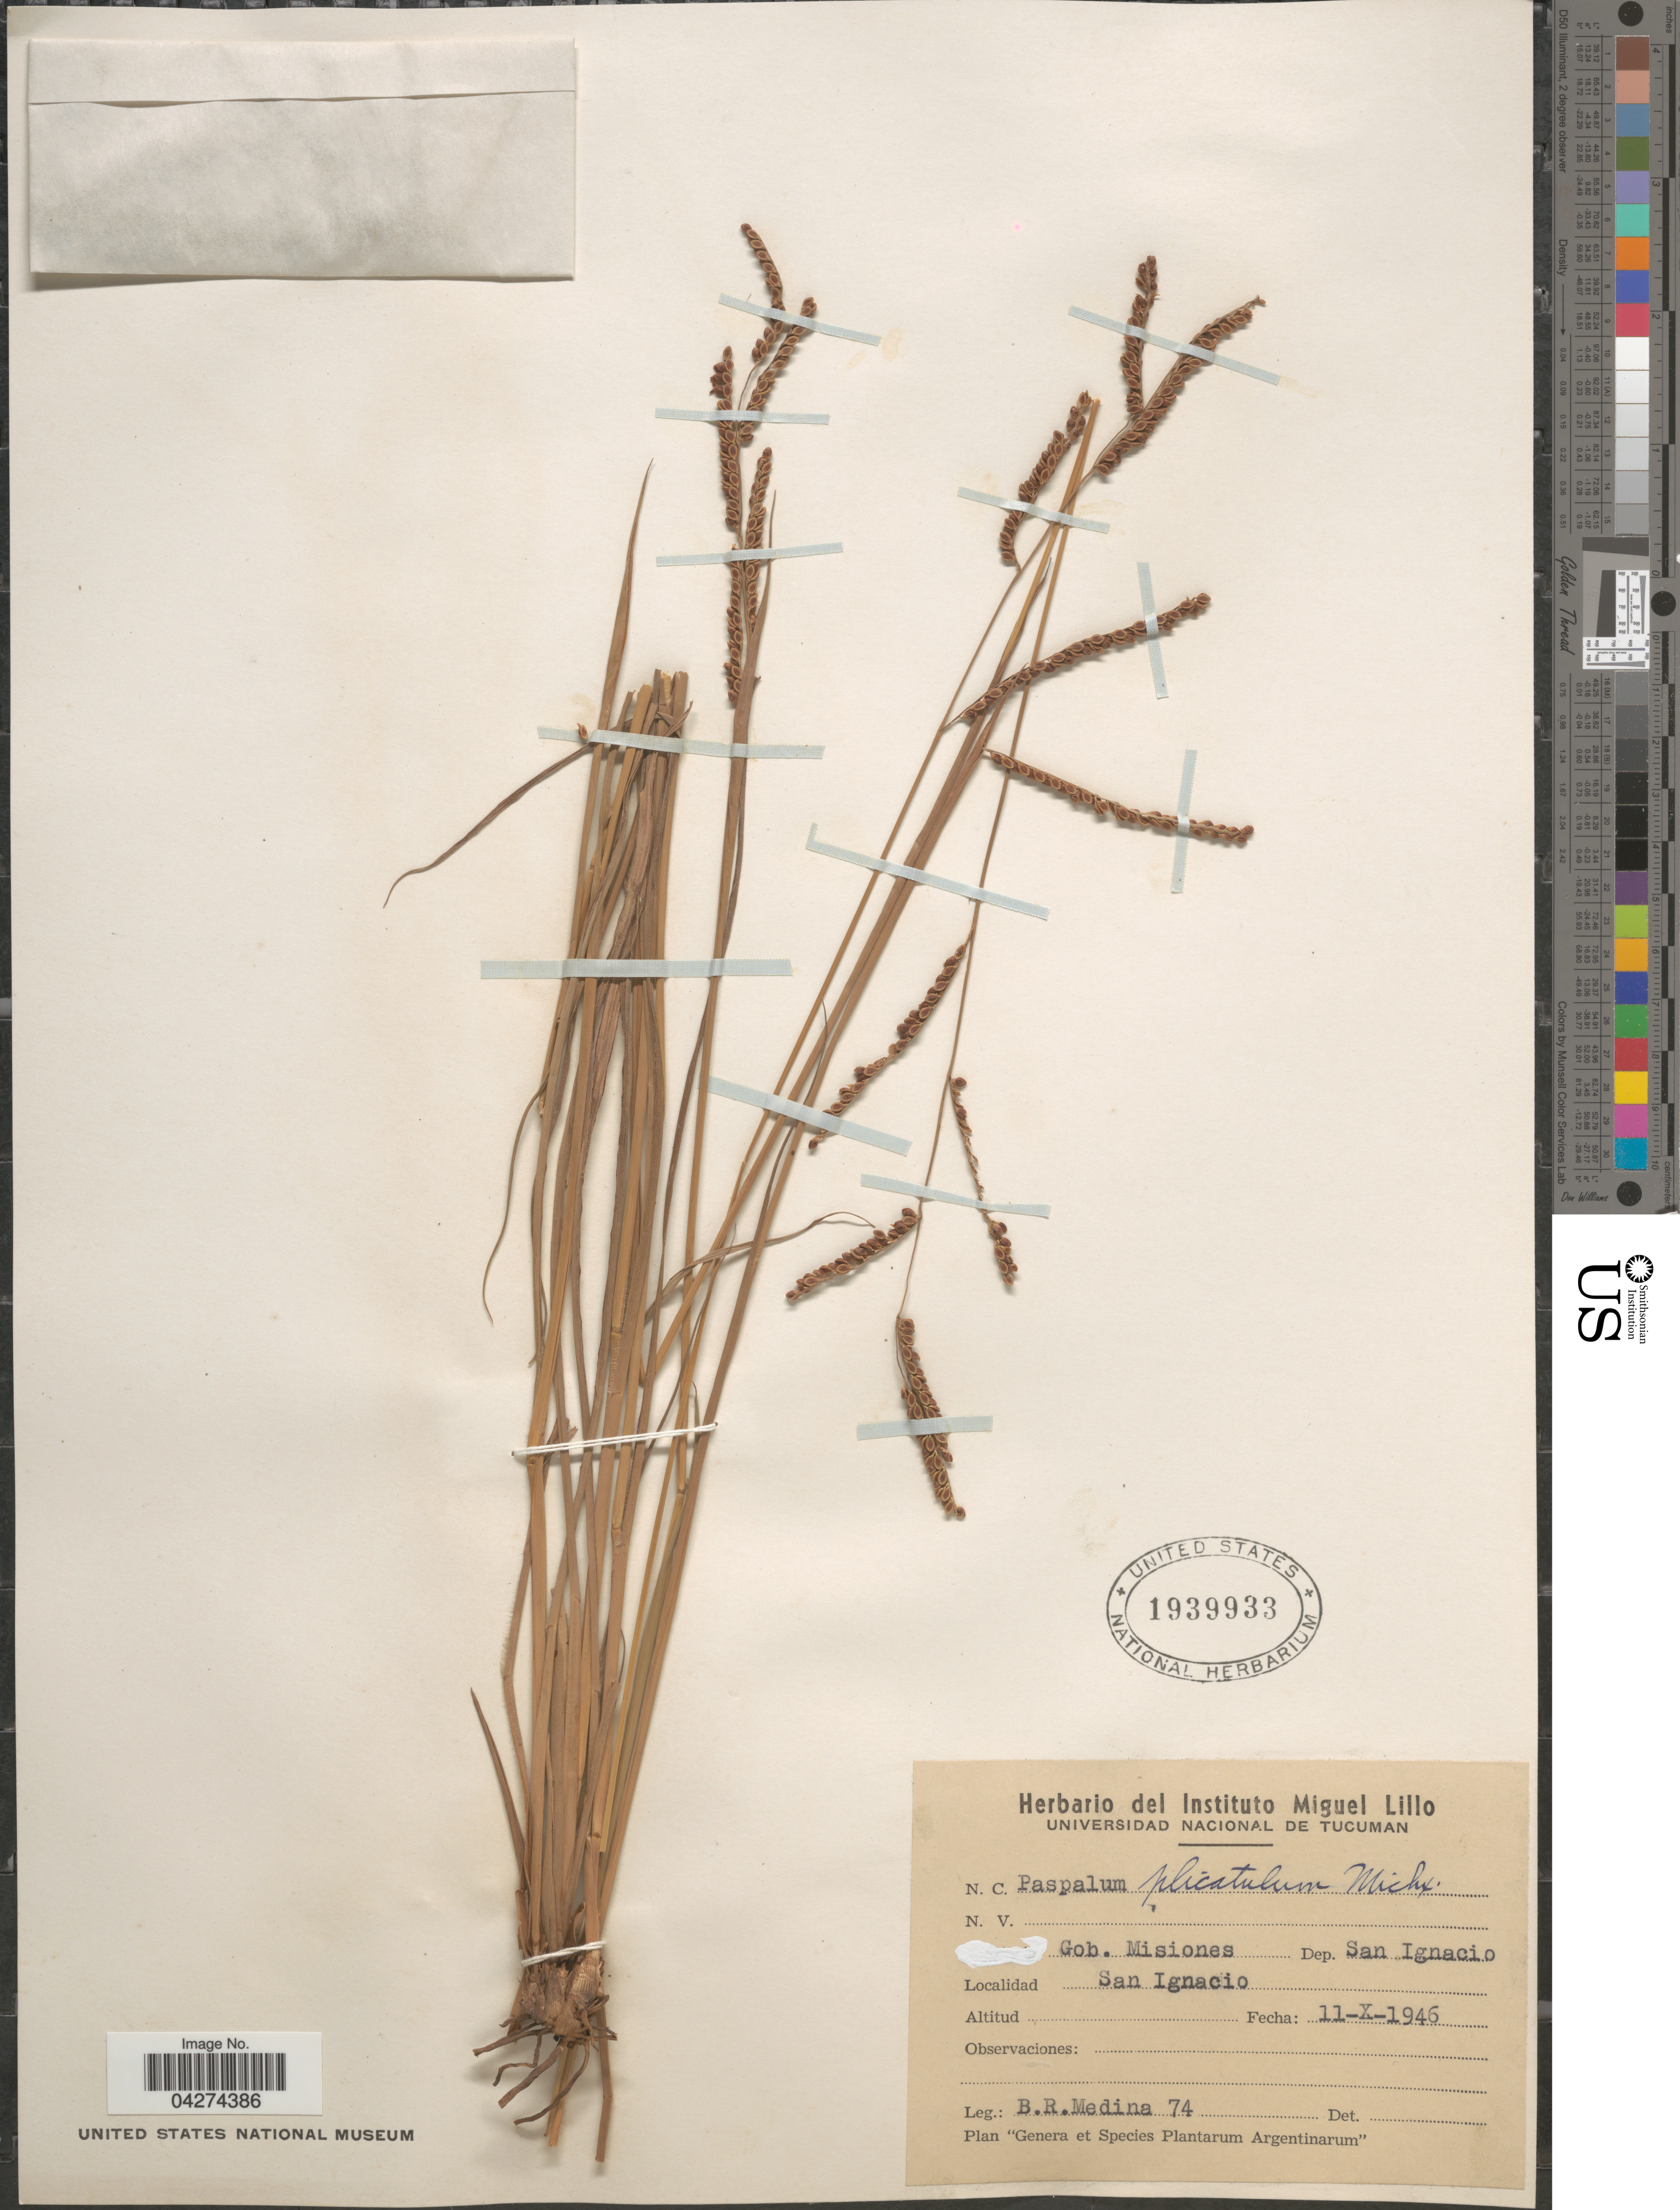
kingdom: Plantae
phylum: Tracheophyta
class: Liliopsida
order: Poales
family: Poaceae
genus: Paspalum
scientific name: Paspalum plicatulum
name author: Michx.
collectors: B. Medina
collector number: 74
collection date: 1946-10-11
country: Argentina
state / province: Misiones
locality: Gob. Misiones. Dep. San Ignacio. San Ignacio.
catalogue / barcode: US 1939933